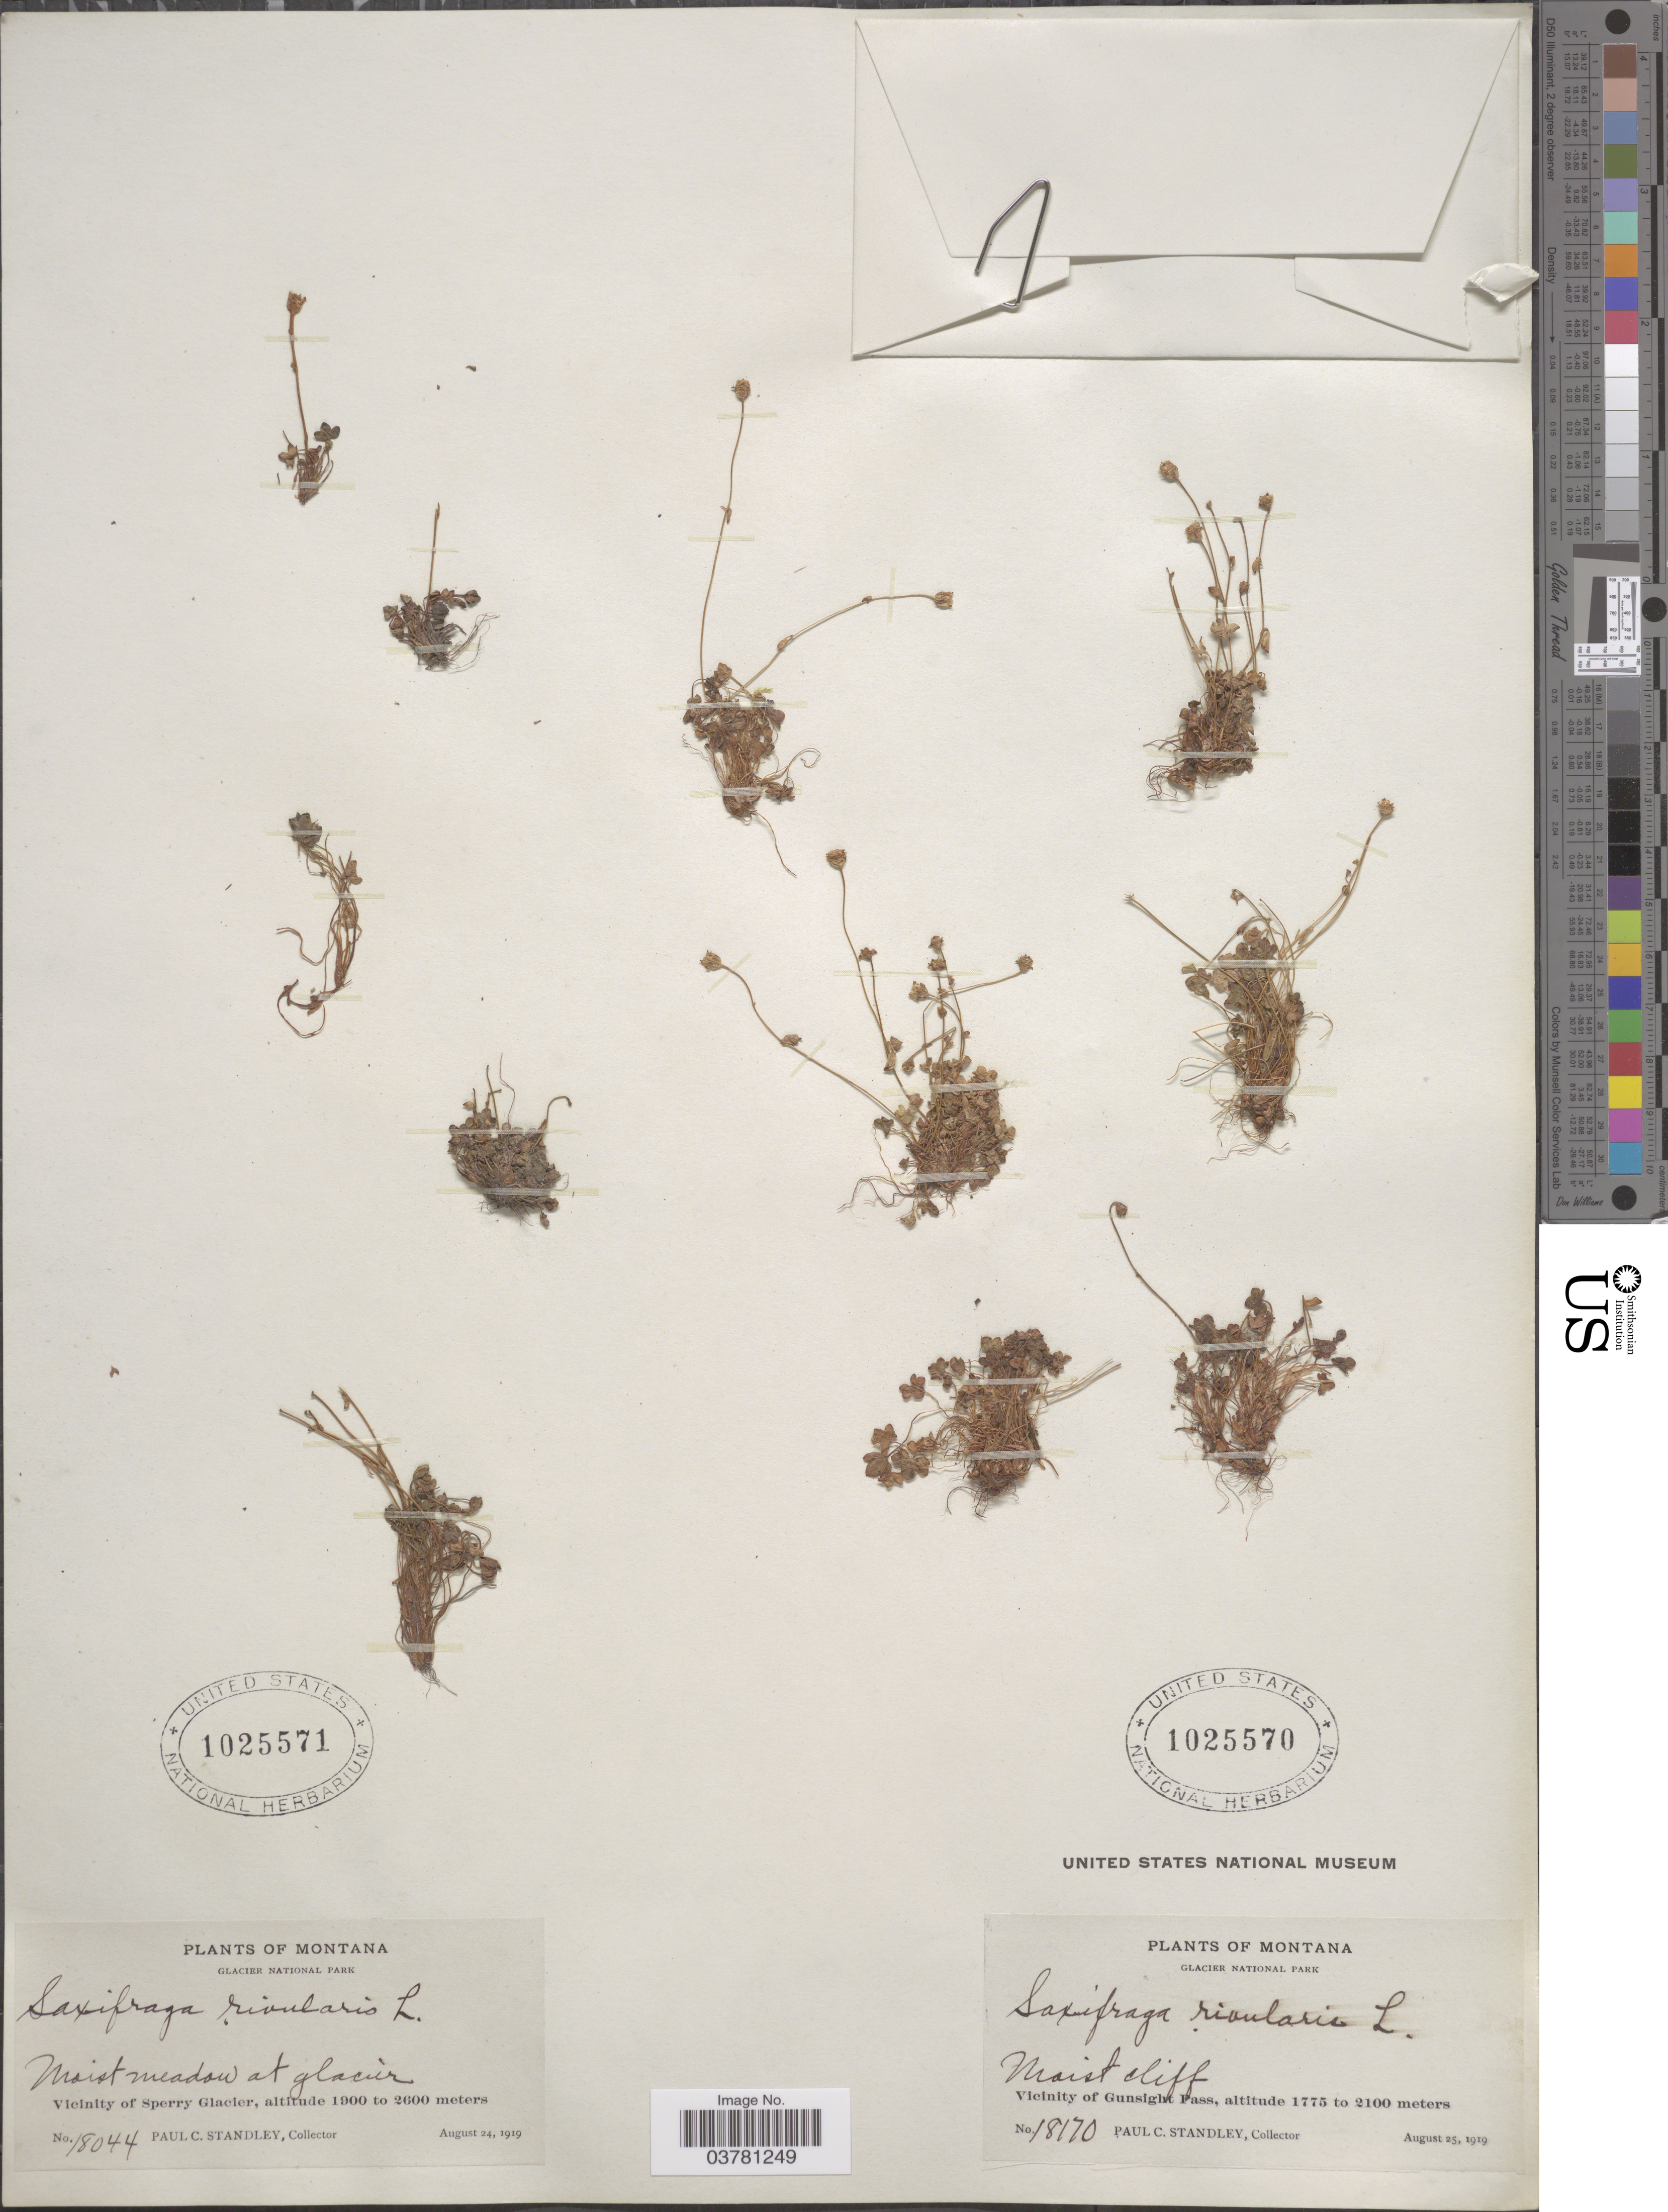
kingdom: Plantae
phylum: Tracheophyta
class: Magnoliopsida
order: Saxifragales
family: Saxifragaceae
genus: Saxifraga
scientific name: Saxifraga rivularis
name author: L.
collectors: P. C. Standley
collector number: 18044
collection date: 1919-08-24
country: United States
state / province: Montana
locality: Glacier National Park. Moist meadow at glacier. Vicinity of Sperry Glacier.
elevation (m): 1900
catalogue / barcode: US 1025571